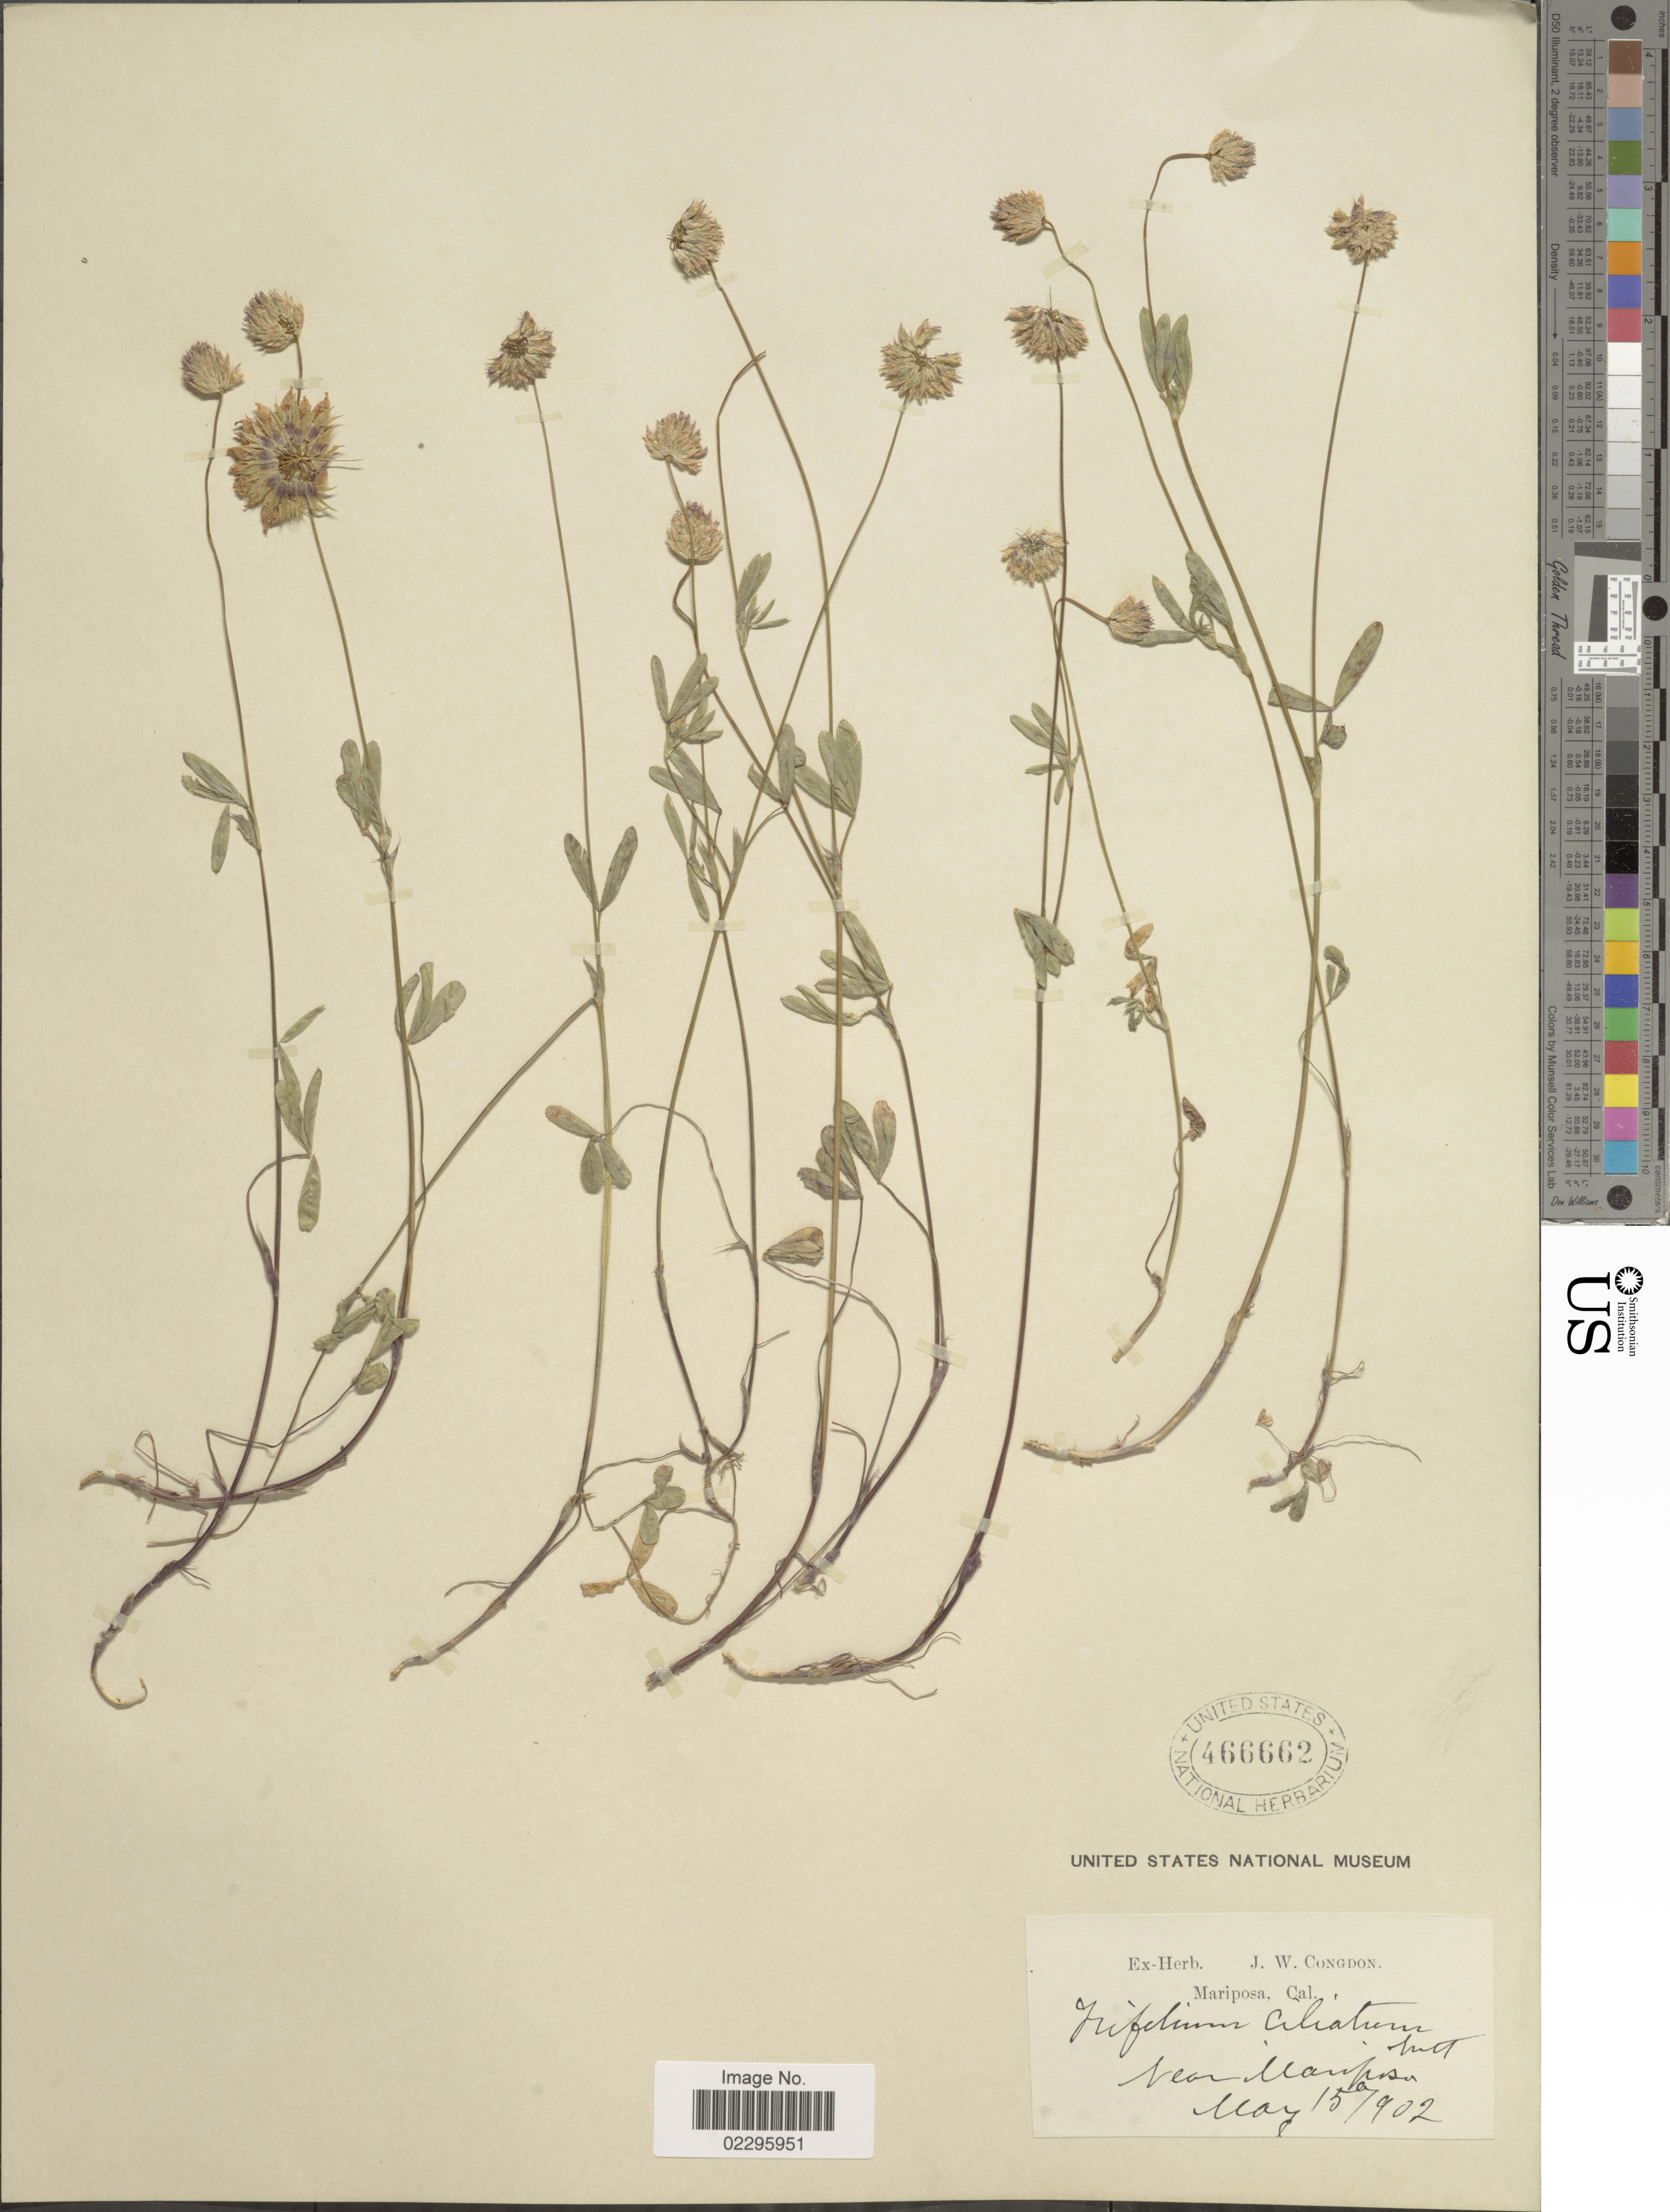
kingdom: Plantae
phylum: Tracheophyta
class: Magnoliopsida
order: Fabales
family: Fabaceae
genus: Trifolium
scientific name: Trifolium ciliolatum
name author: Benth.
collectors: ex herb. J. W. Congdon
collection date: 1902-05-15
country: United States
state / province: California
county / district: Mariposa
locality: Near Mariposa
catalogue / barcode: US 466662